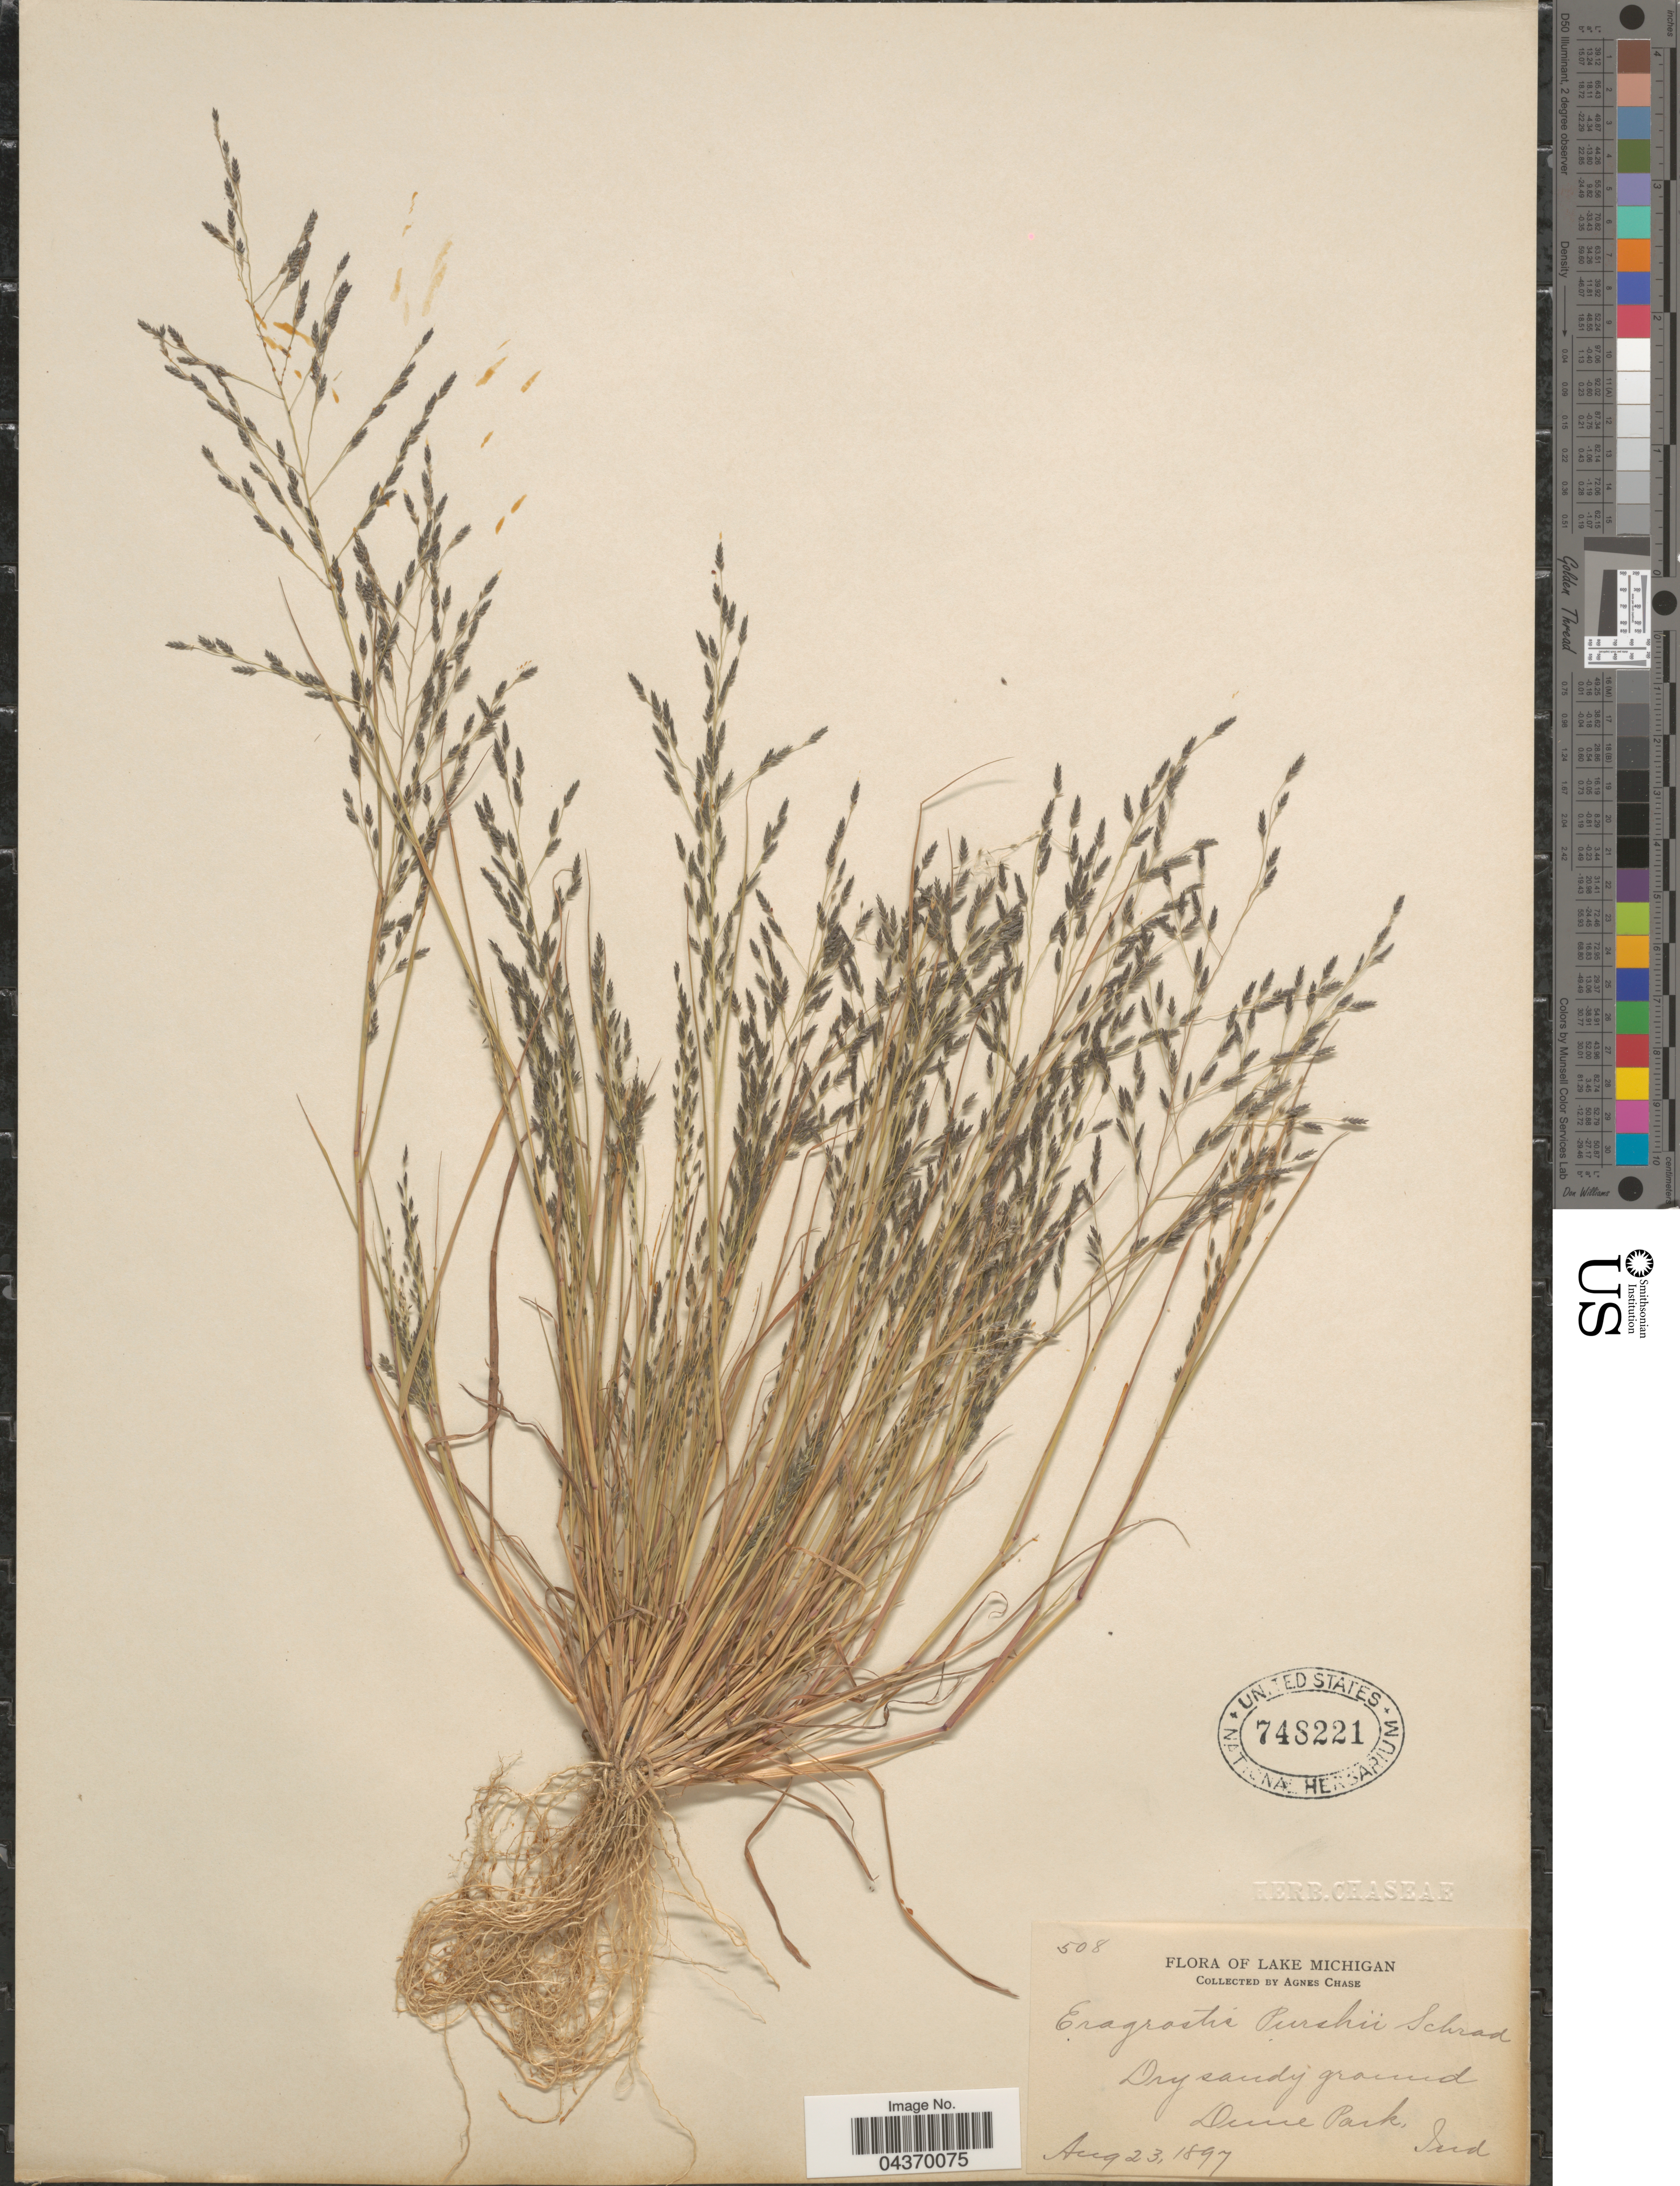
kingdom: Plantae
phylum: Tracheophyta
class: Liliopsida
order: Poales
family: Poaceae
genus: Eragrostis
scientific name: Eragrostis pectinacea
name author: (Michx.) Nees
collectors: A. Chase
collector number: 508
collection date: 1897-08-23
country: United States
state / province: Indiana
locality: Lake Michigan. Dune Park.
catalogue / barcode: US 748221